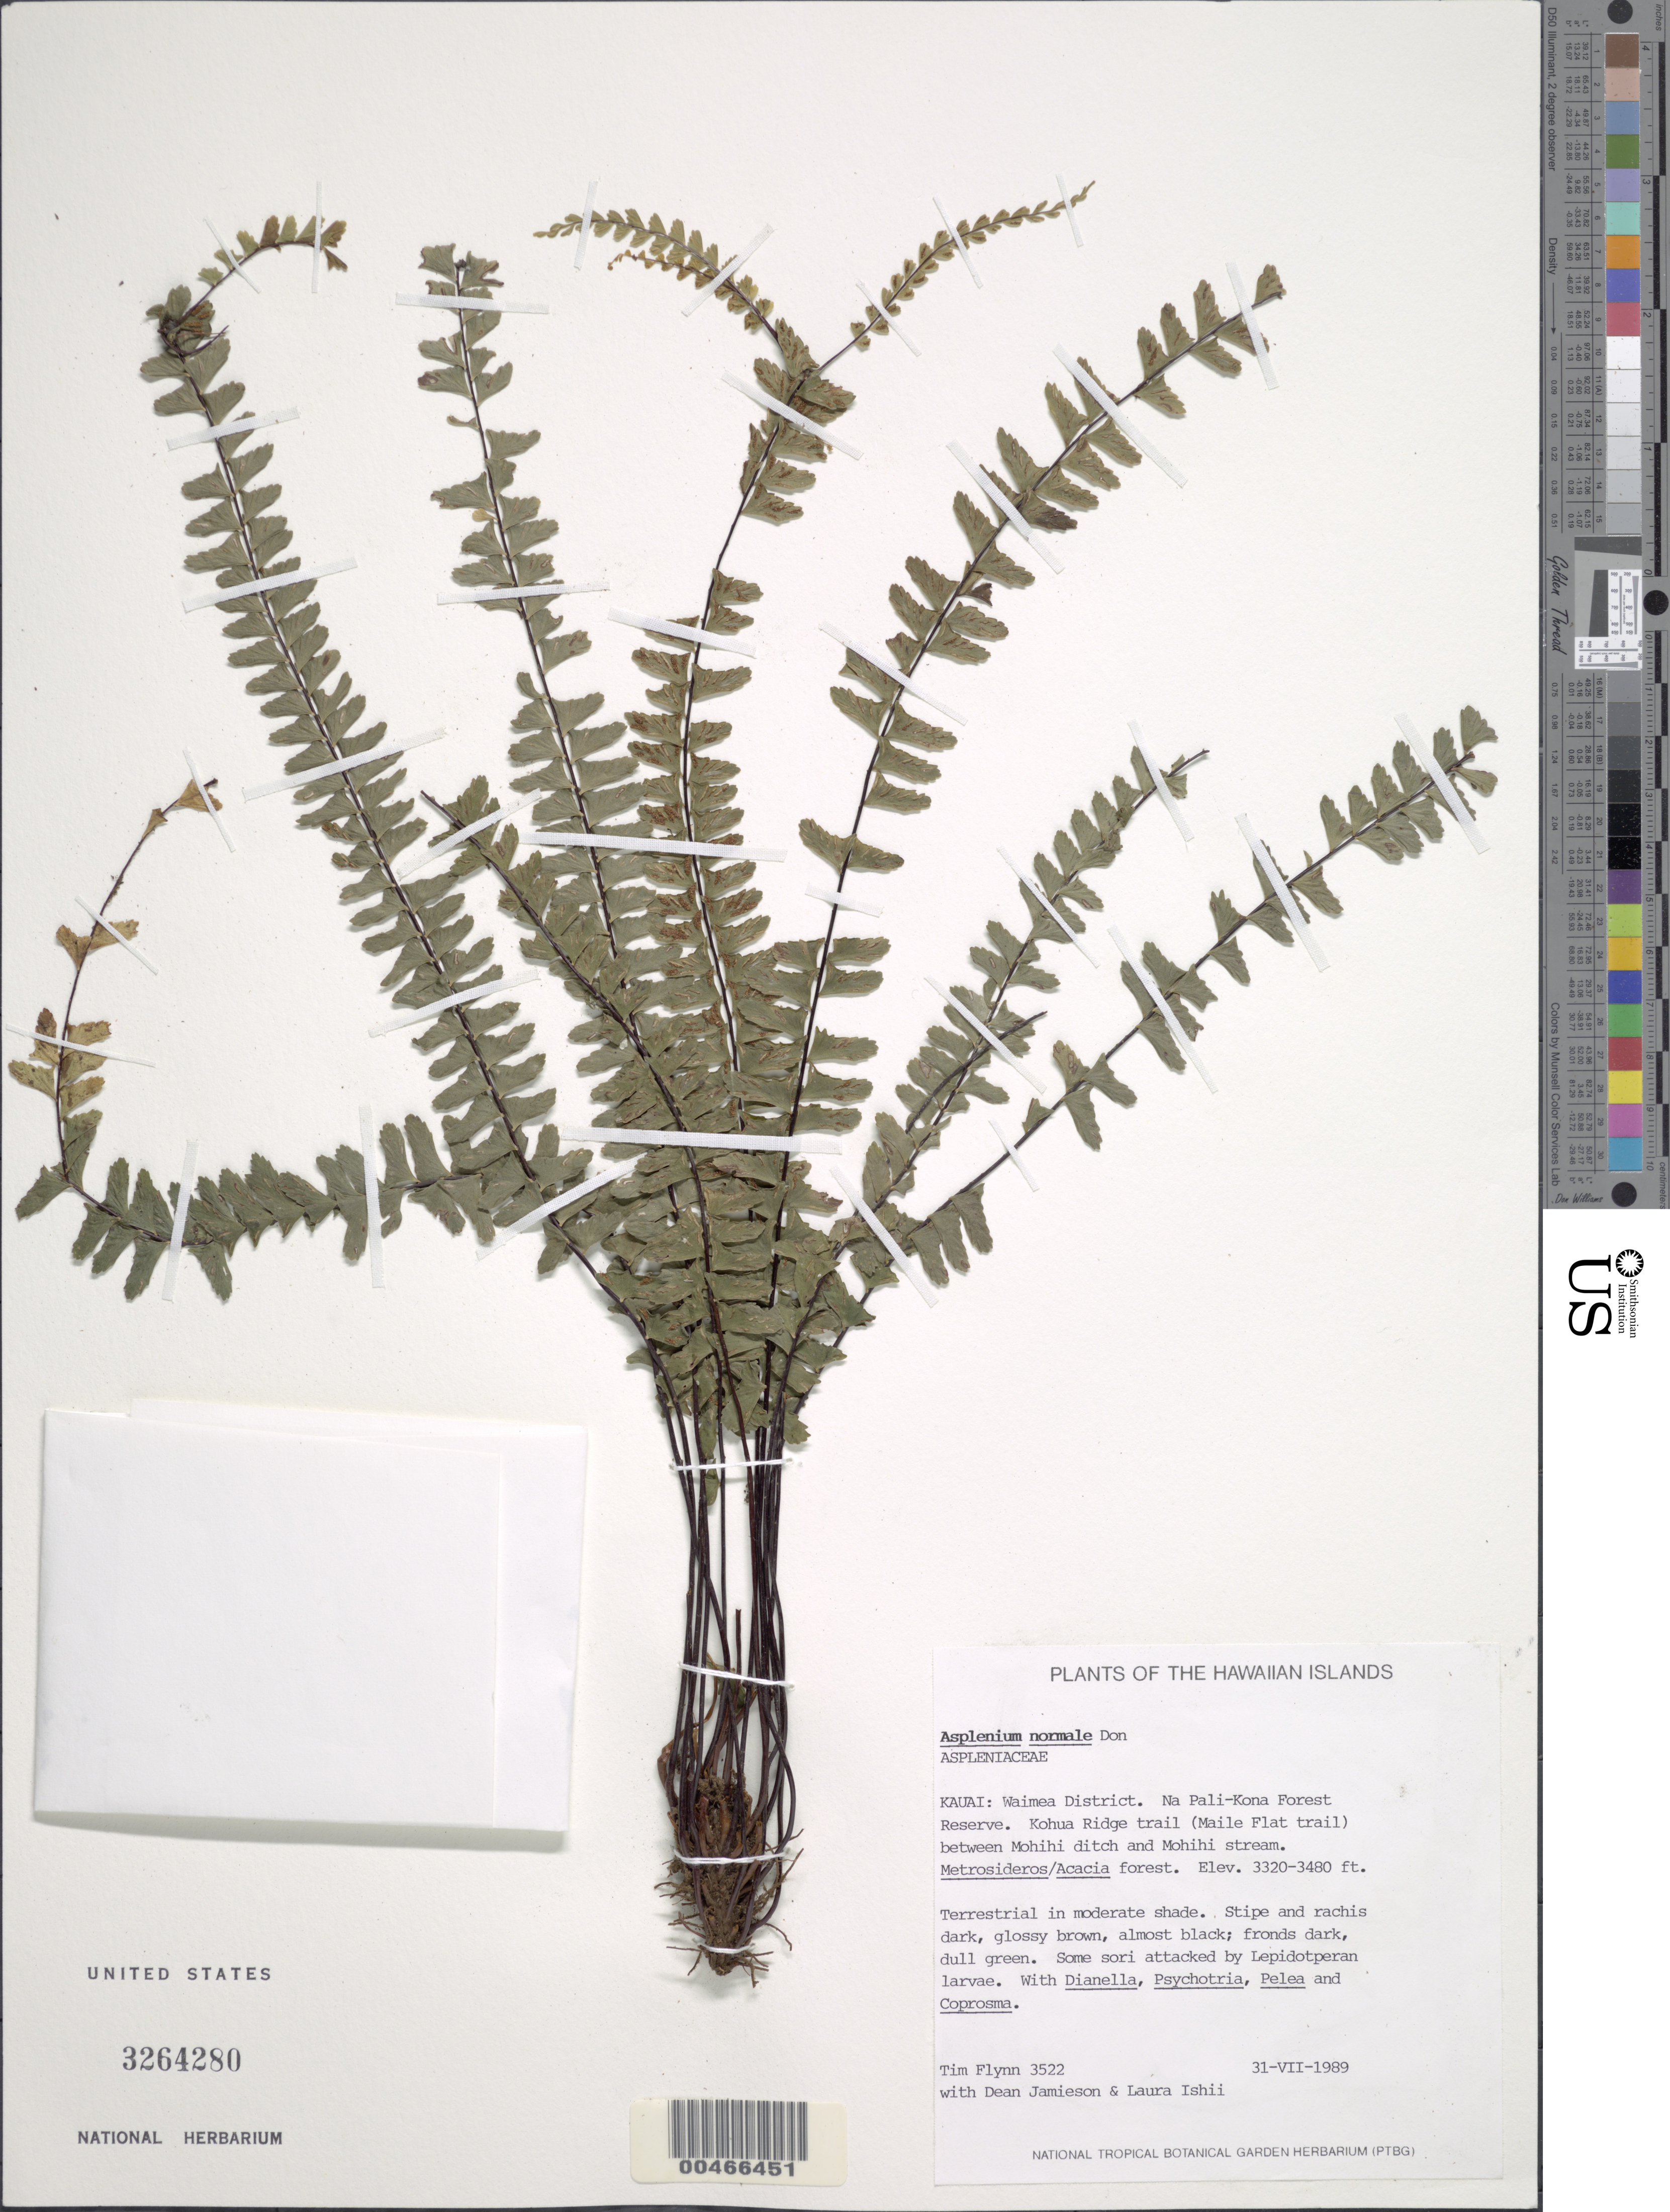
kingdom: Plantae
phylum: Tracheophyta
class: Polypodiopsida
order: Polypodiales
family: Aspleniaceae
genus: Asplenium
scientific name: Asplenium normale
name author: D. Don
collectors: T. W. Flynn, D. Jamieson & L. Ishii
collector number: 3522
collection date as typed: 31 Jul 1989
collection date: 1989-07-31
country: United States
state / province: Hawaii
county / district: Kauai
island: Kaua'i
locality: Waimea District. Na Pali-Kona Forest Reserve. Kohua Ridge trail (Maile Flat trail) between Mohihi ditch & Mohihi stream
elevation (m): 1012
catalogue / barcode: US 3264280